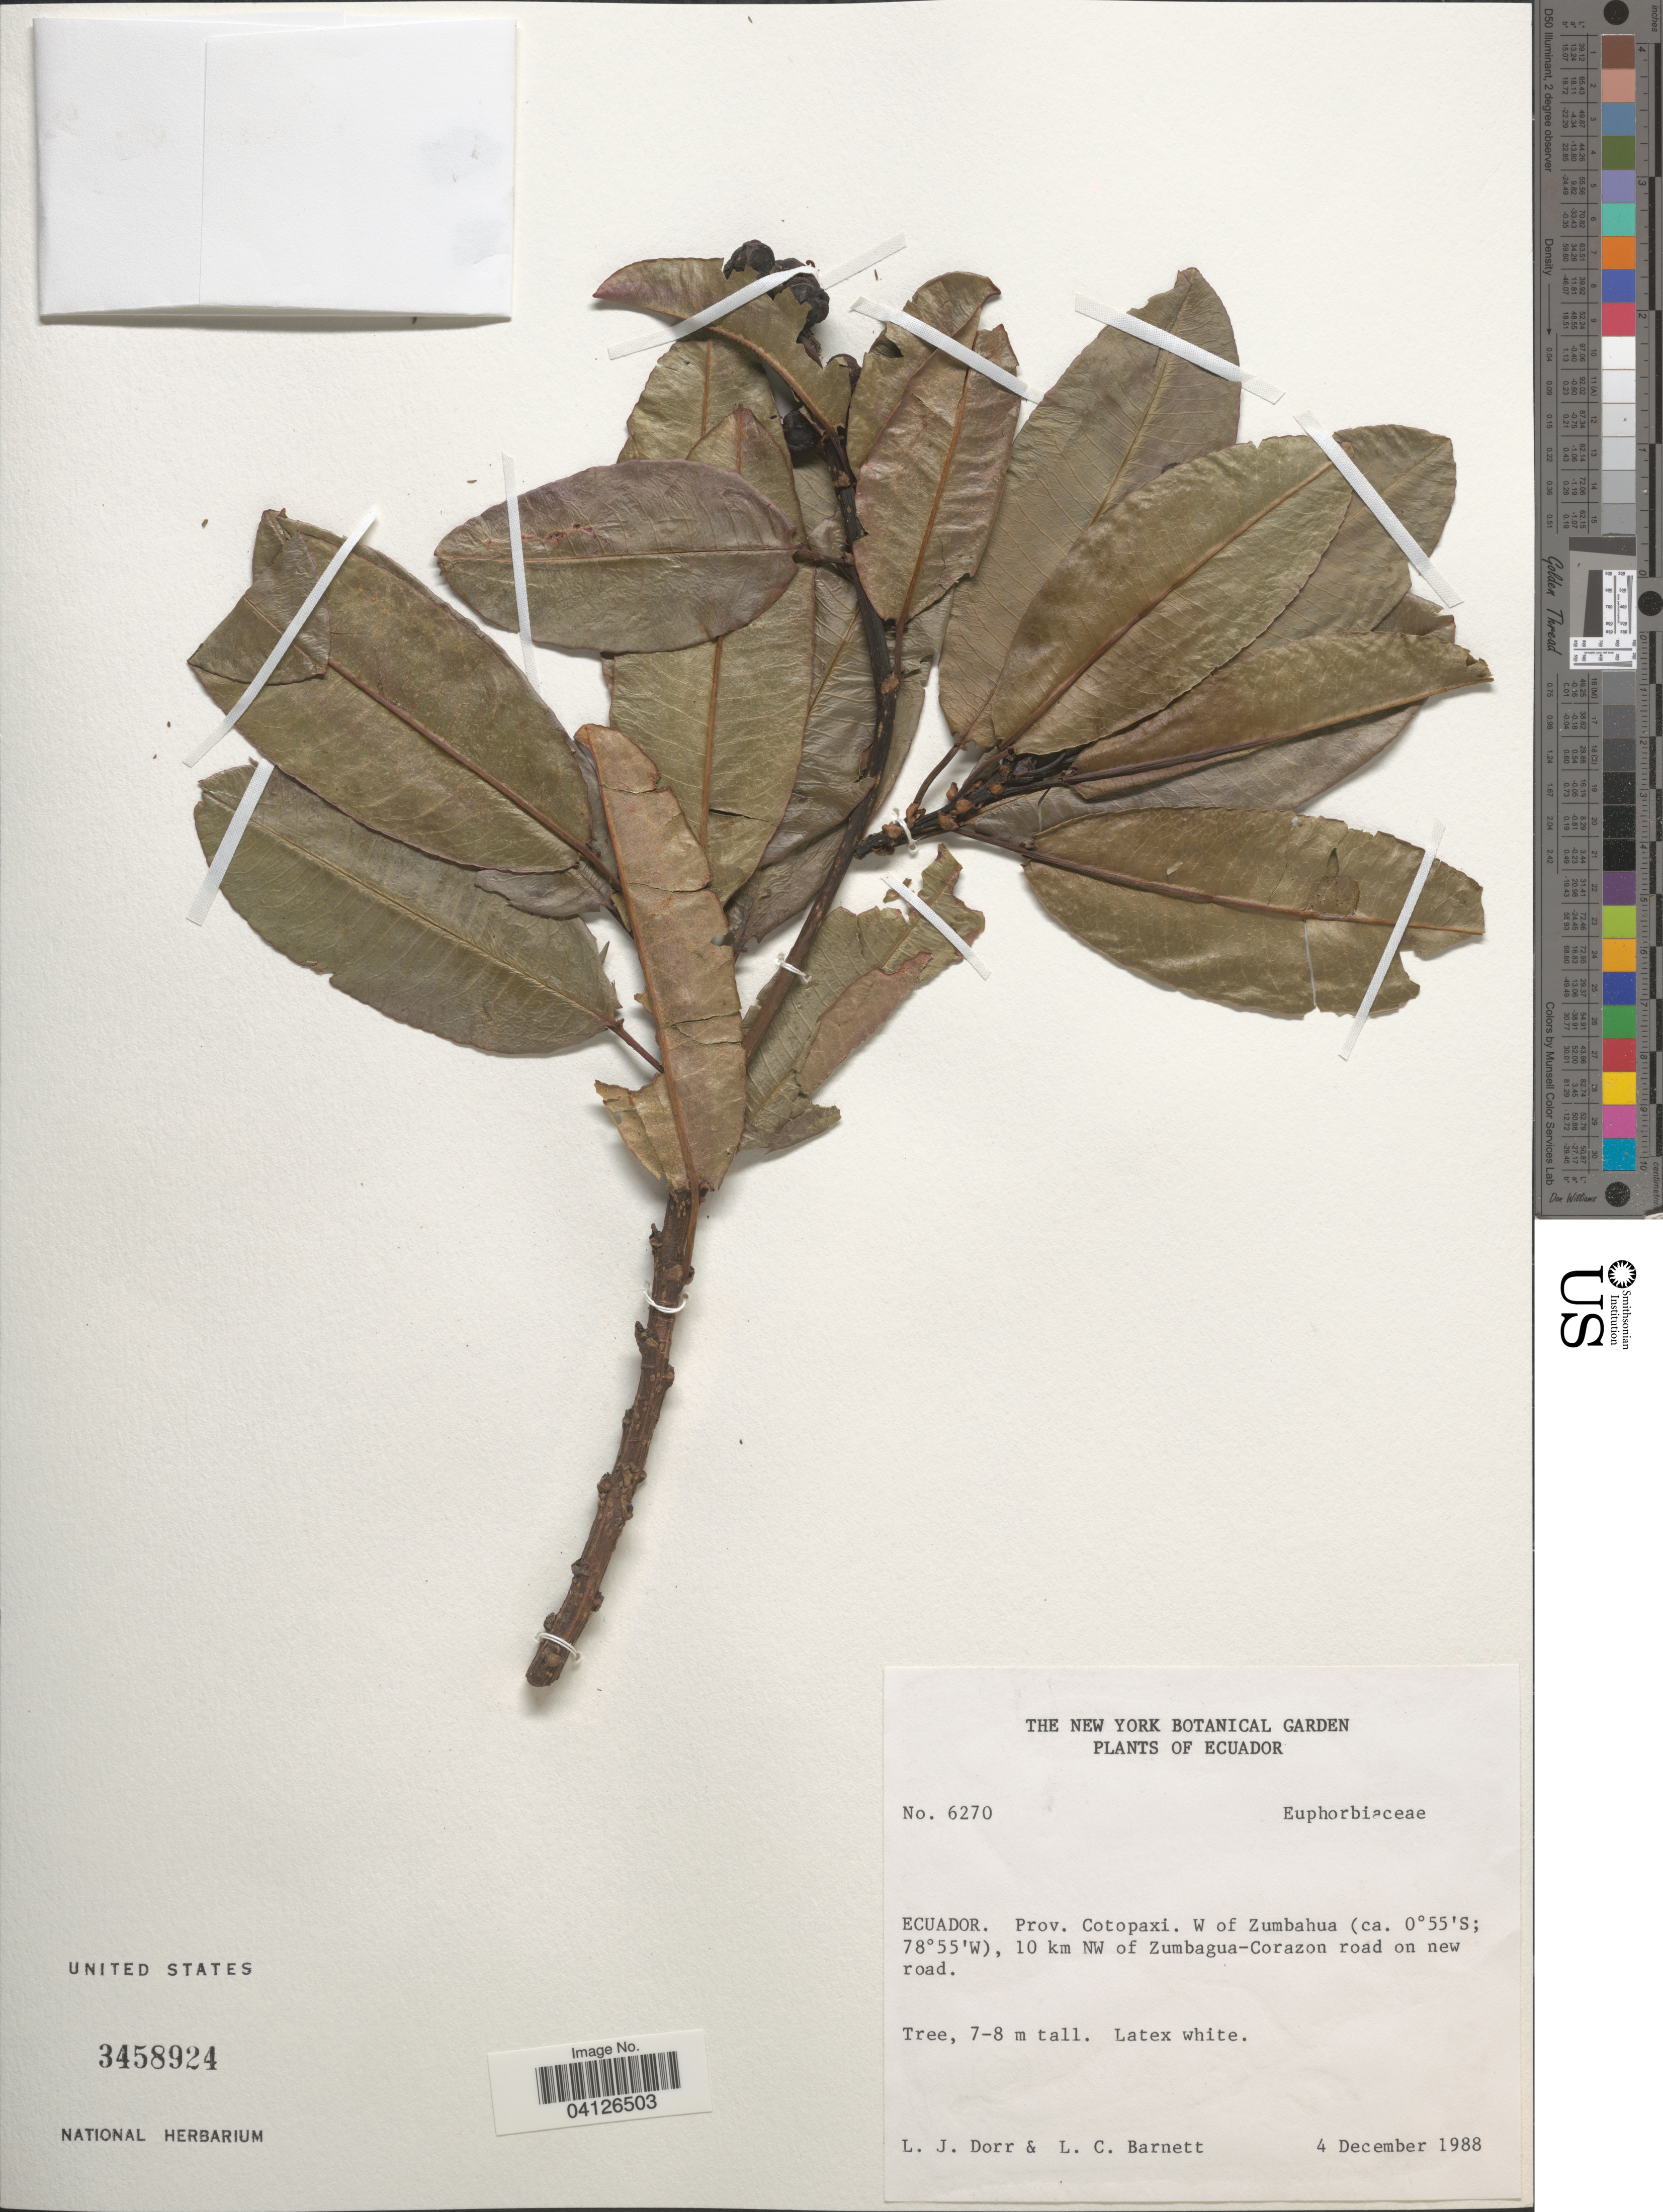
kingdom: Plantae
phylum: Tracheophyta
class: Magnoliopsida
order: Malpighiales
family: Euphorbiaceae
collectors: L. J. Dorr & L. C. Barnett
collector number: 6270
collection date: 1988-12-04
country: Ecuador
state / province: Cotopaxi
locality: W of Zumbahua, 10 km NW of Zumbagua-Corazon road on new road.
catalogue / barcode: US 3458924